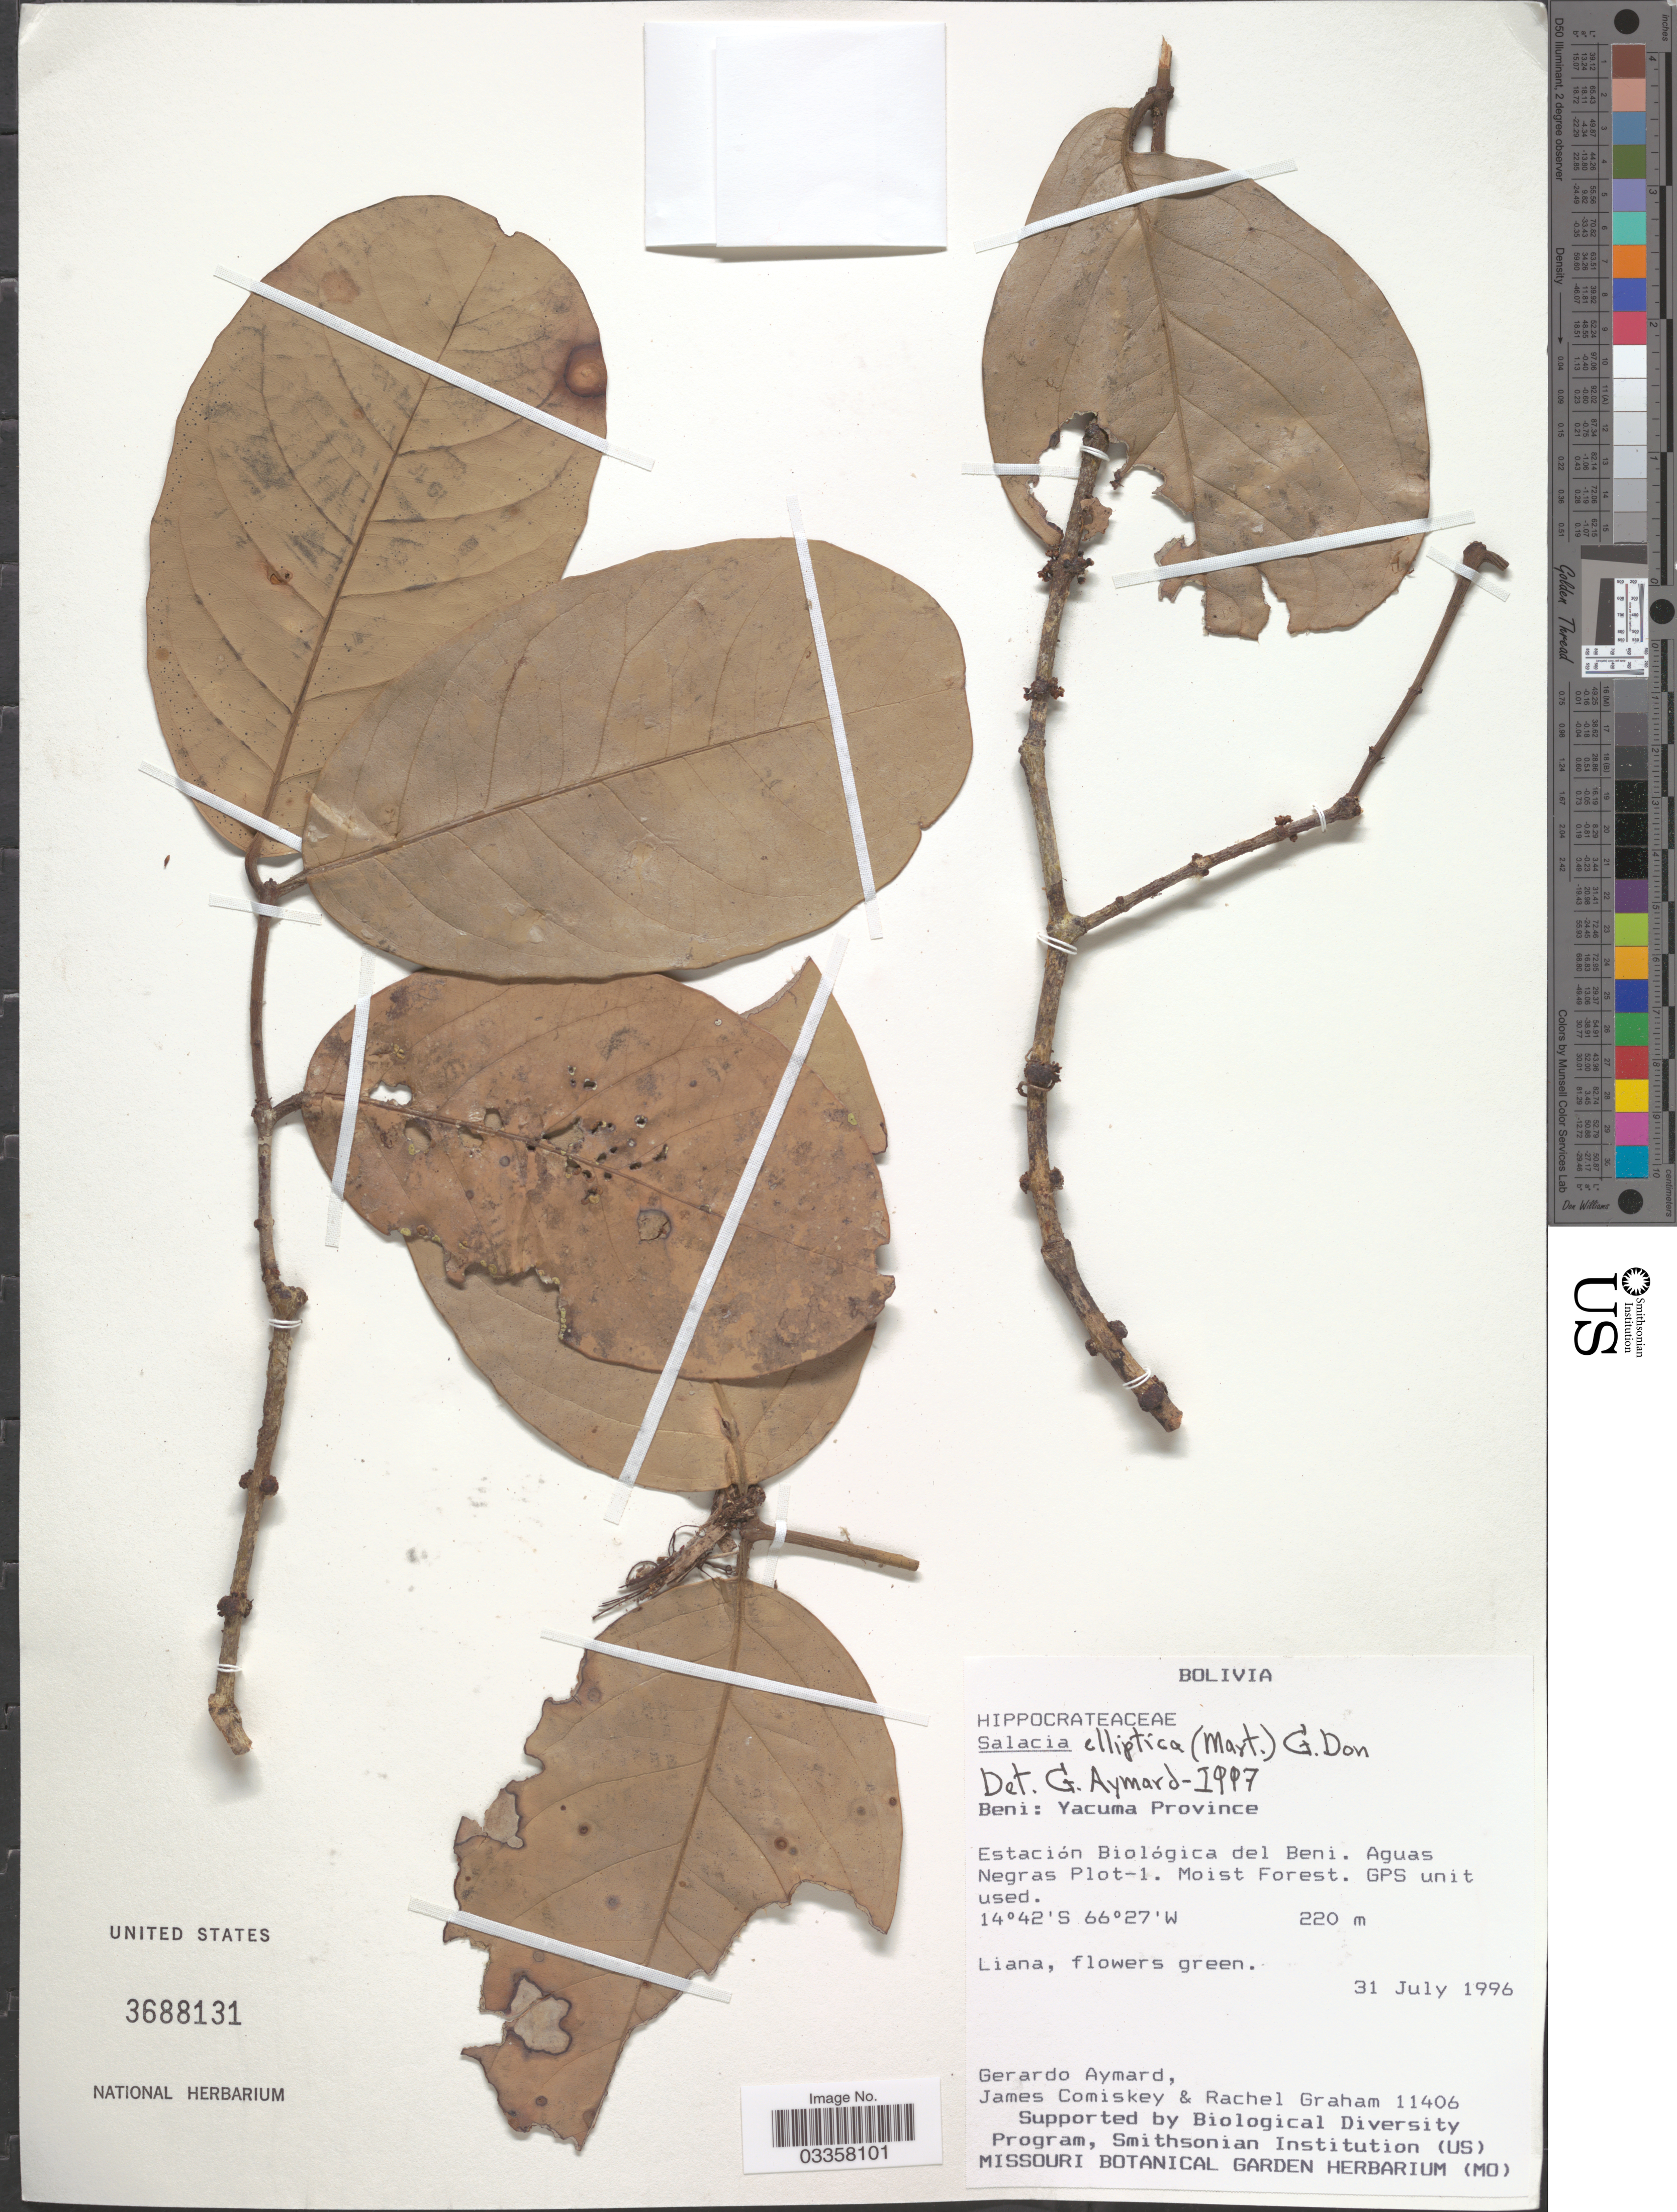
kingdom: Plantae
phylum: Tracheophyta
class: Magnoliopsida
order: Celastrales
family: Celastraceae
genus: Salacia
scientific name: Salacia elliptica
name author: (Mart. ex Schult.) G. Don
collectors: G. A. Aymard, J. A. Comiskey & R. Graham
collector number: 11406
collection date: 1996-07-31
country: Bolivia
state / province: Beni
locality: Yacuma Province, Estación Biológica del Beni. Aguas Negras Plot-1.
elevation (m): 220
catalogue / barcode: US 3688131